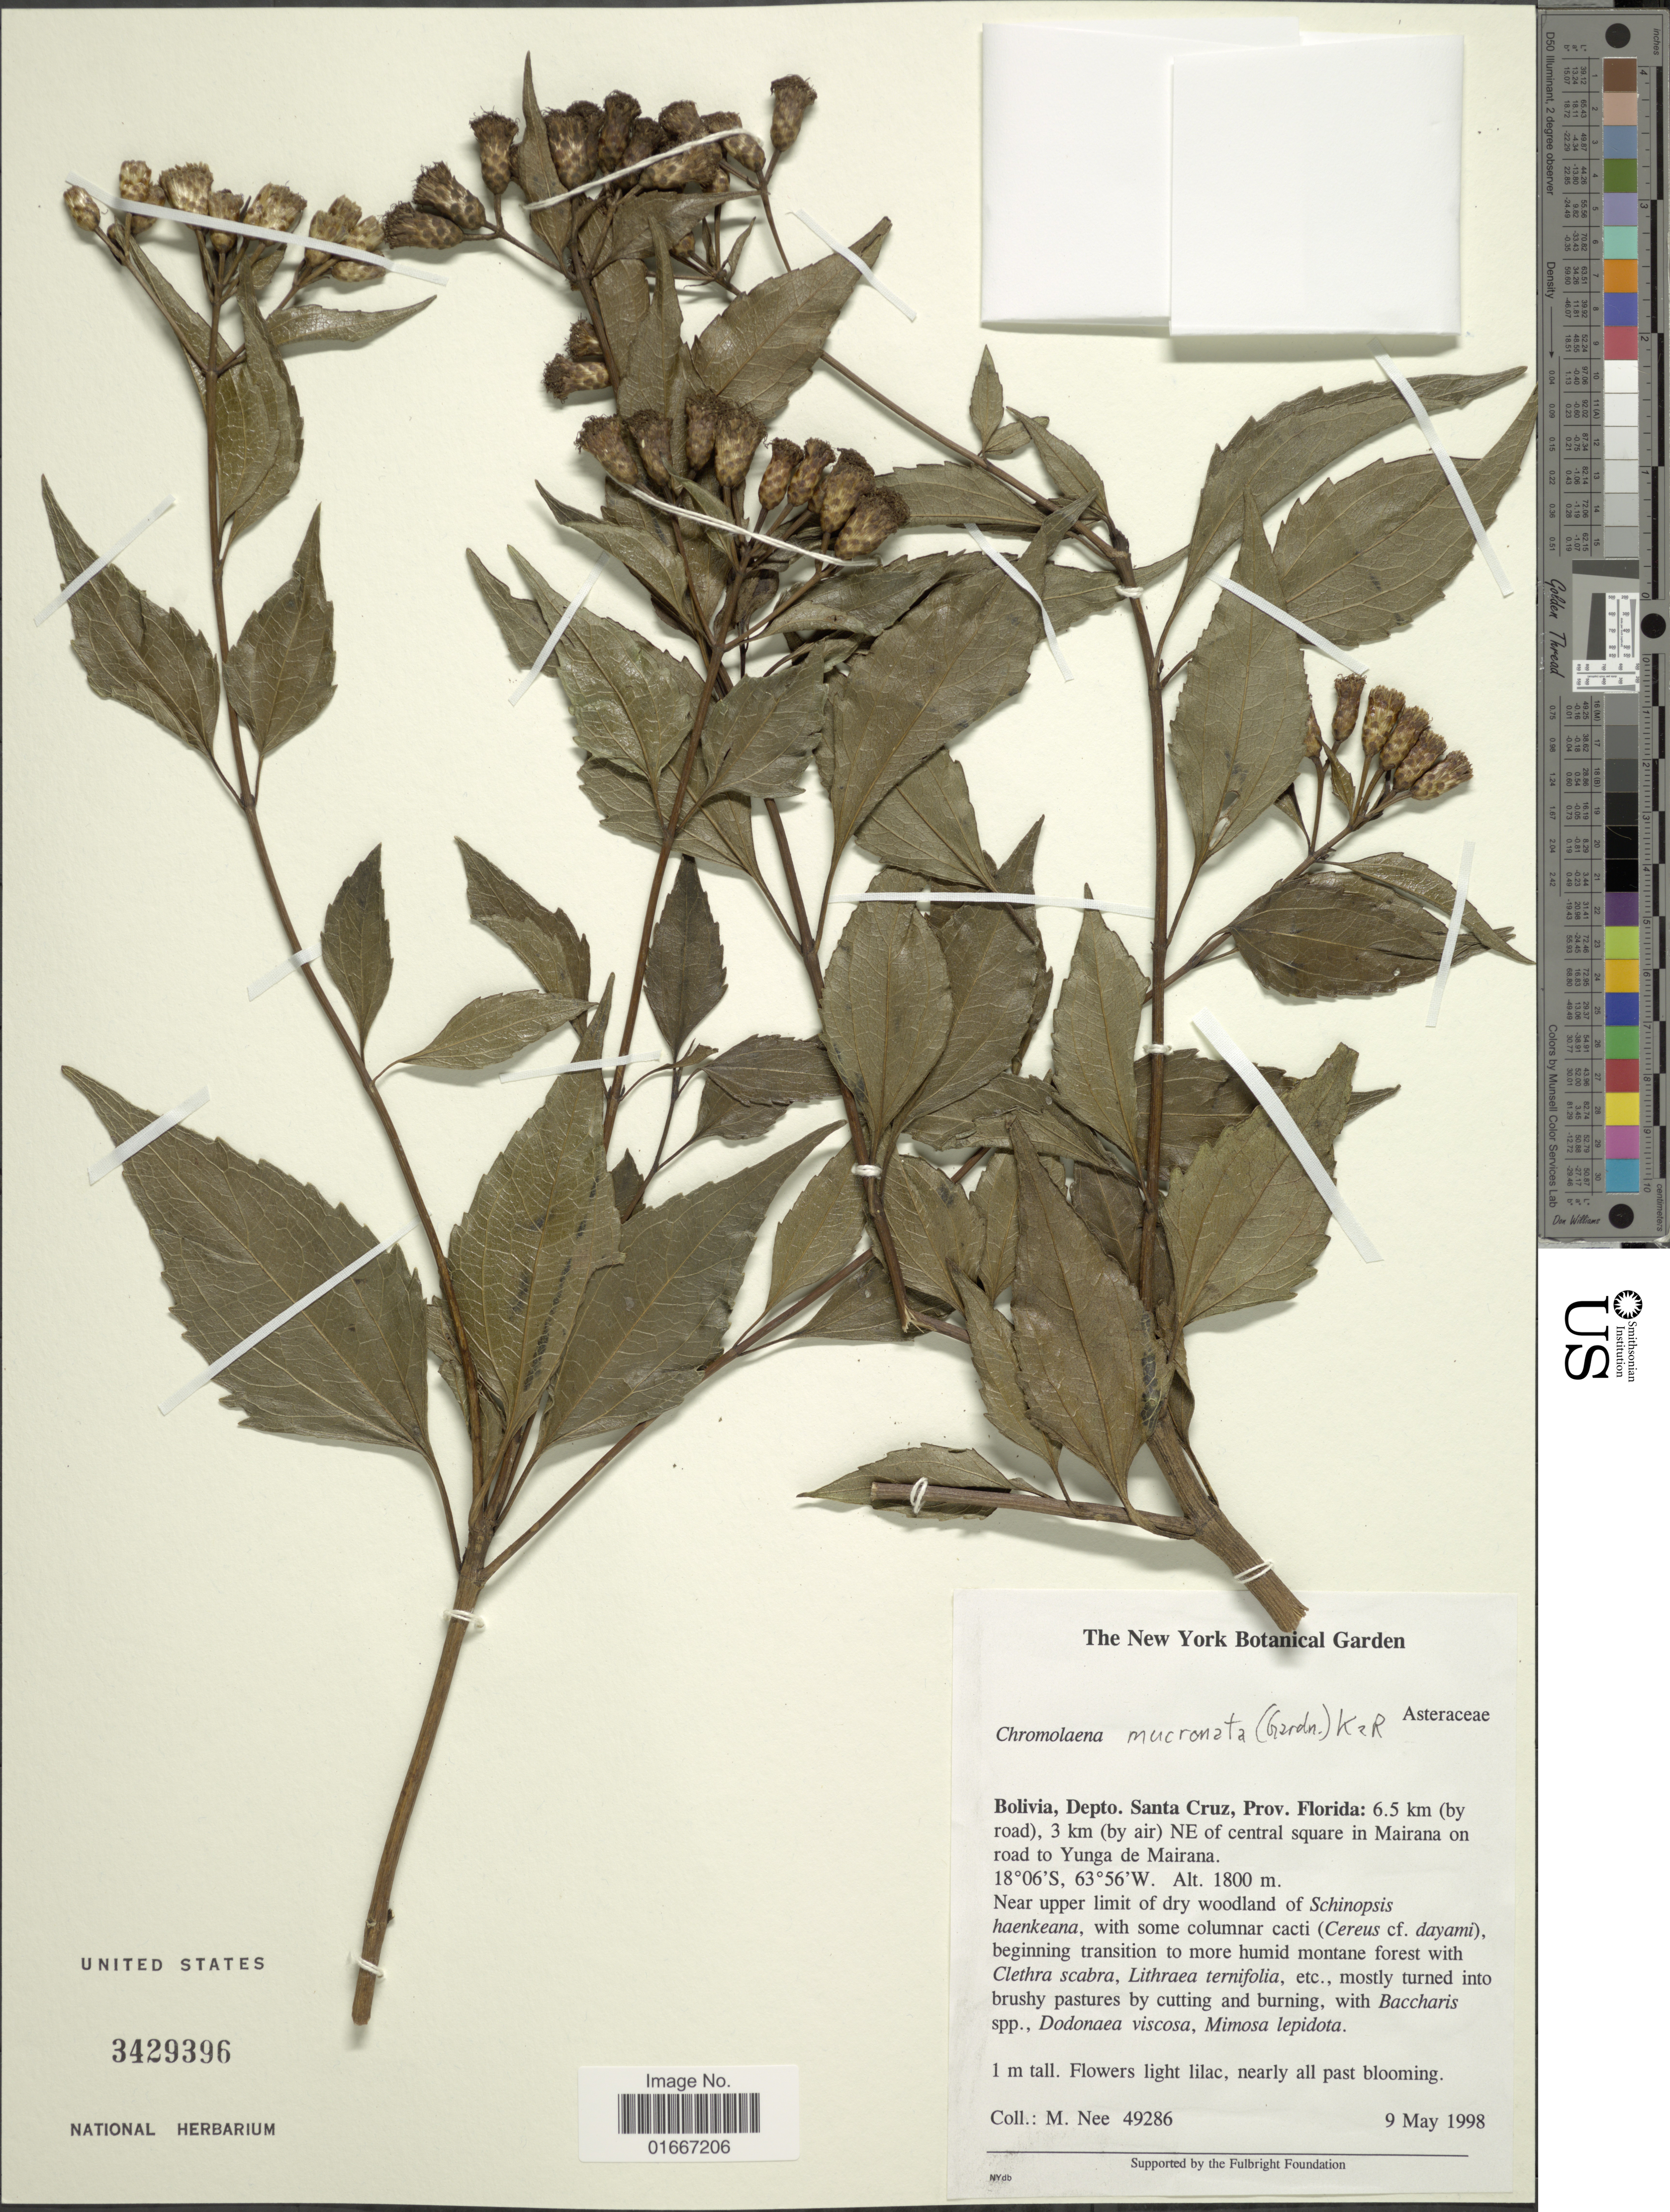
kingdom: Plantae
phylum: Tracheophyta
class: Magnoliopsida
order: Asterales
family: Asteraceae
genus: Chromolaena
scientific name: Chromolaena austera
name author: (B.L. Rob.) R.M. King & H. Rob.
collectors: M. Nee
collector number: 49286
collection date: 1998-05-09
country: Bolivia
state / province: Santa Cruz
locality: Prov. Florida: 6.5 km (by road) , 3 km (by air) NE of central square in Maraina on road to Yunga de Mairana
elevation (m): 1800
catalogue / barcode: US 3429396